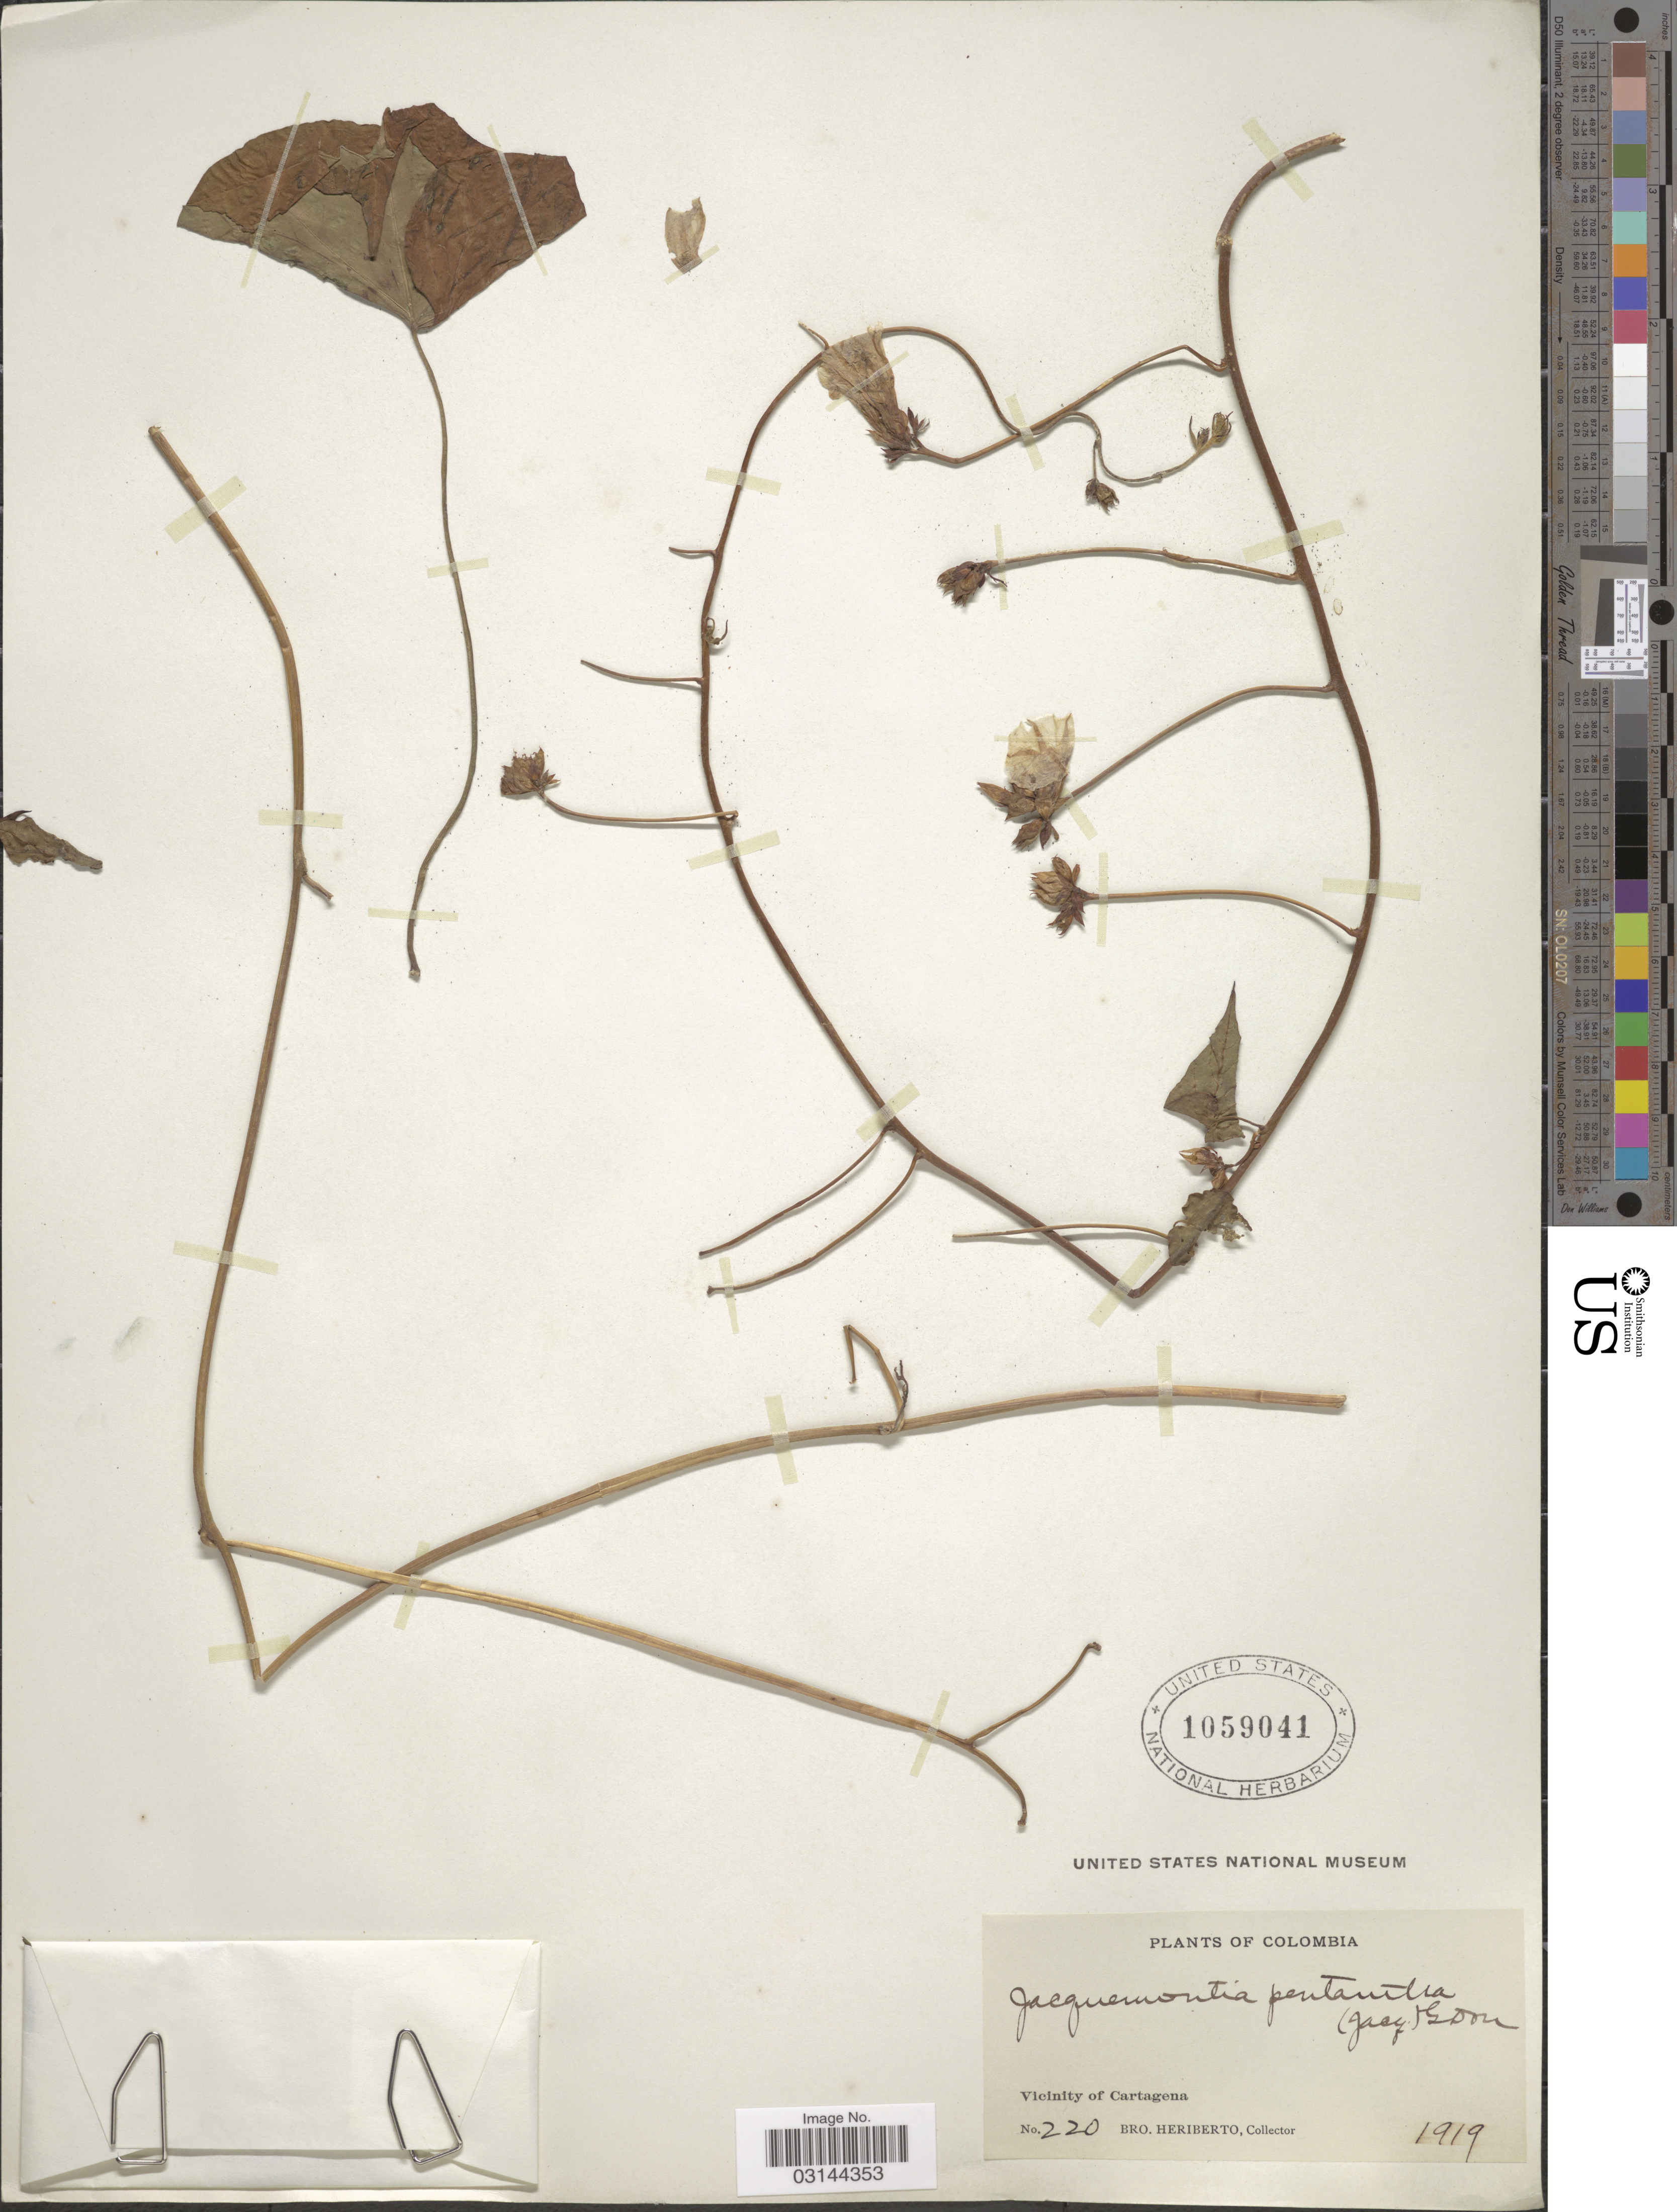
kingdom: Plantae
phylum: Tracheophyta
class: Magnoliopsida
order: Solanales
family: Convolvulaceae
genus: Jacquemontia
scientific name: Jacquemontia pentanthos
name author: (Jacq.) G. Don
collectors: B. Heriberto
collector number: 220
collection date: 1919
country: Colombia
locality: Vicinity of Cartagena.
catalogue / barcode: US 1059041